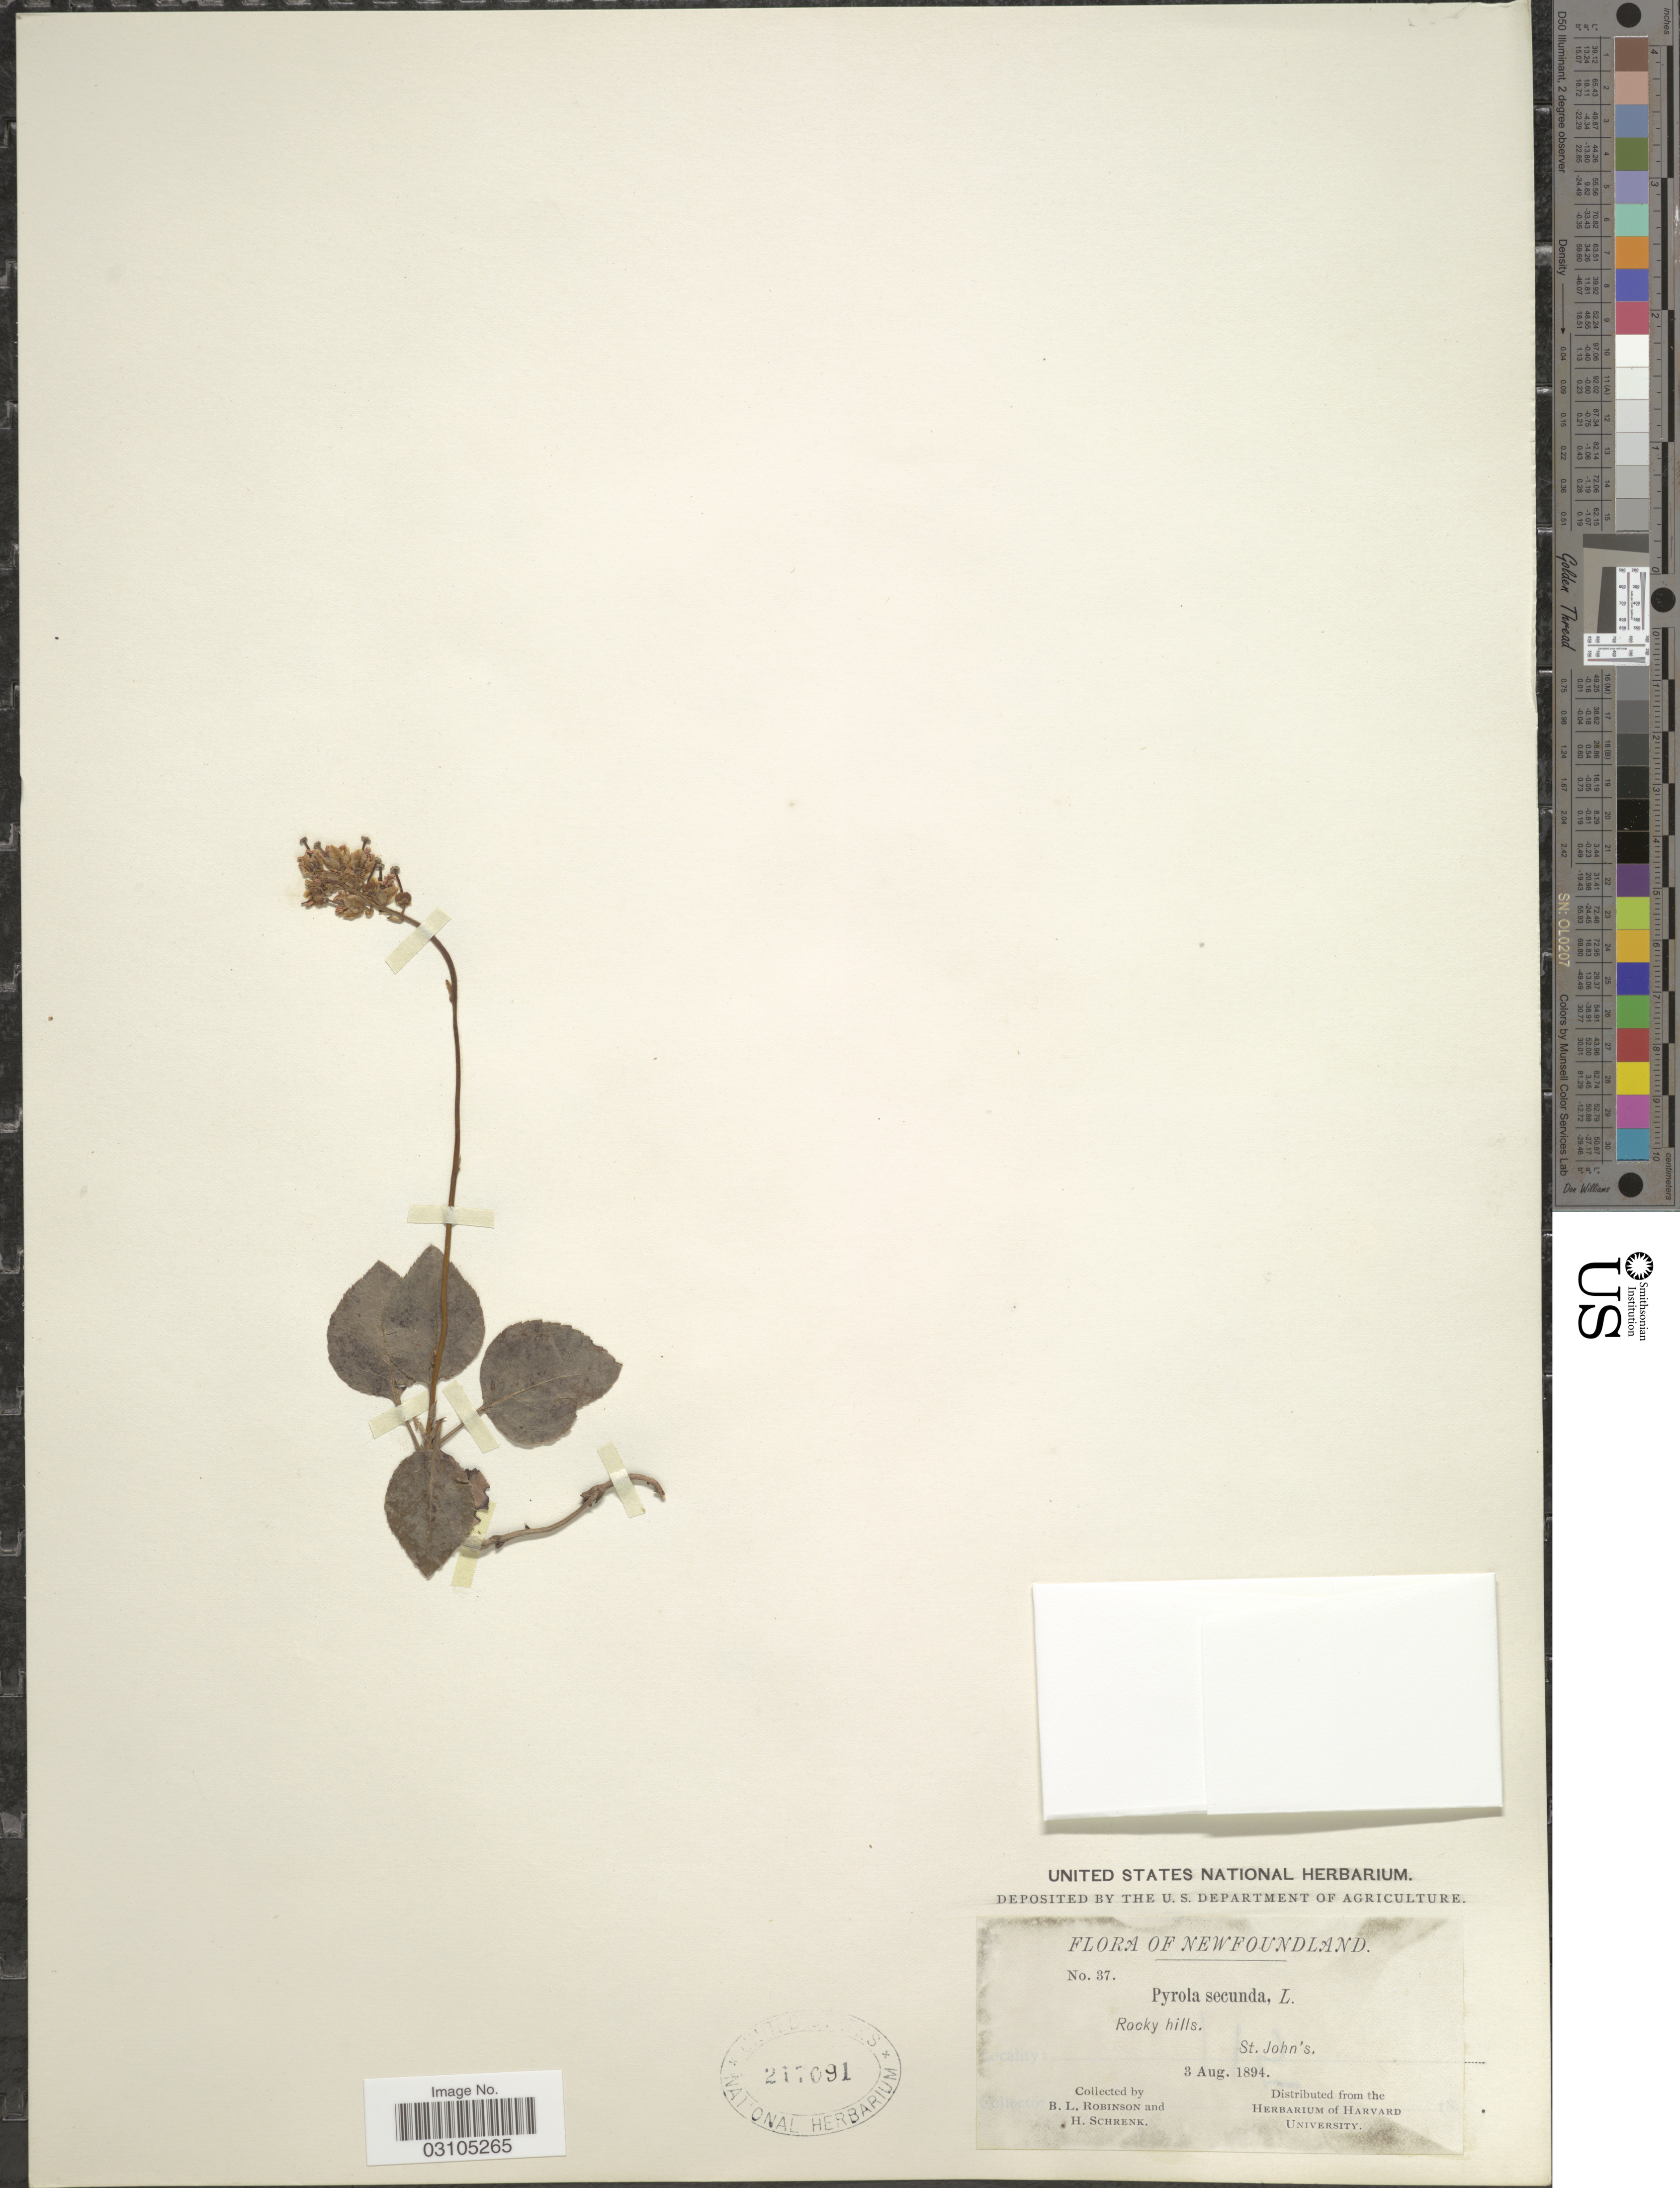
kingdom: Plantae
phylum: Tracheophyta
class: Magnoliopsida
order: Ericales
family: Ericaceae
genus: Orthilia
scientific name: Orthilia secunda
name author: (L.) House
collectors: B. L. Robinson & H. Schrenk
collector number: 37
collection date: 1894-08-03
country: Canada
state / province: Newfoundland and Labrador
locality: St. John's.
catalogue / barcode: US 217091